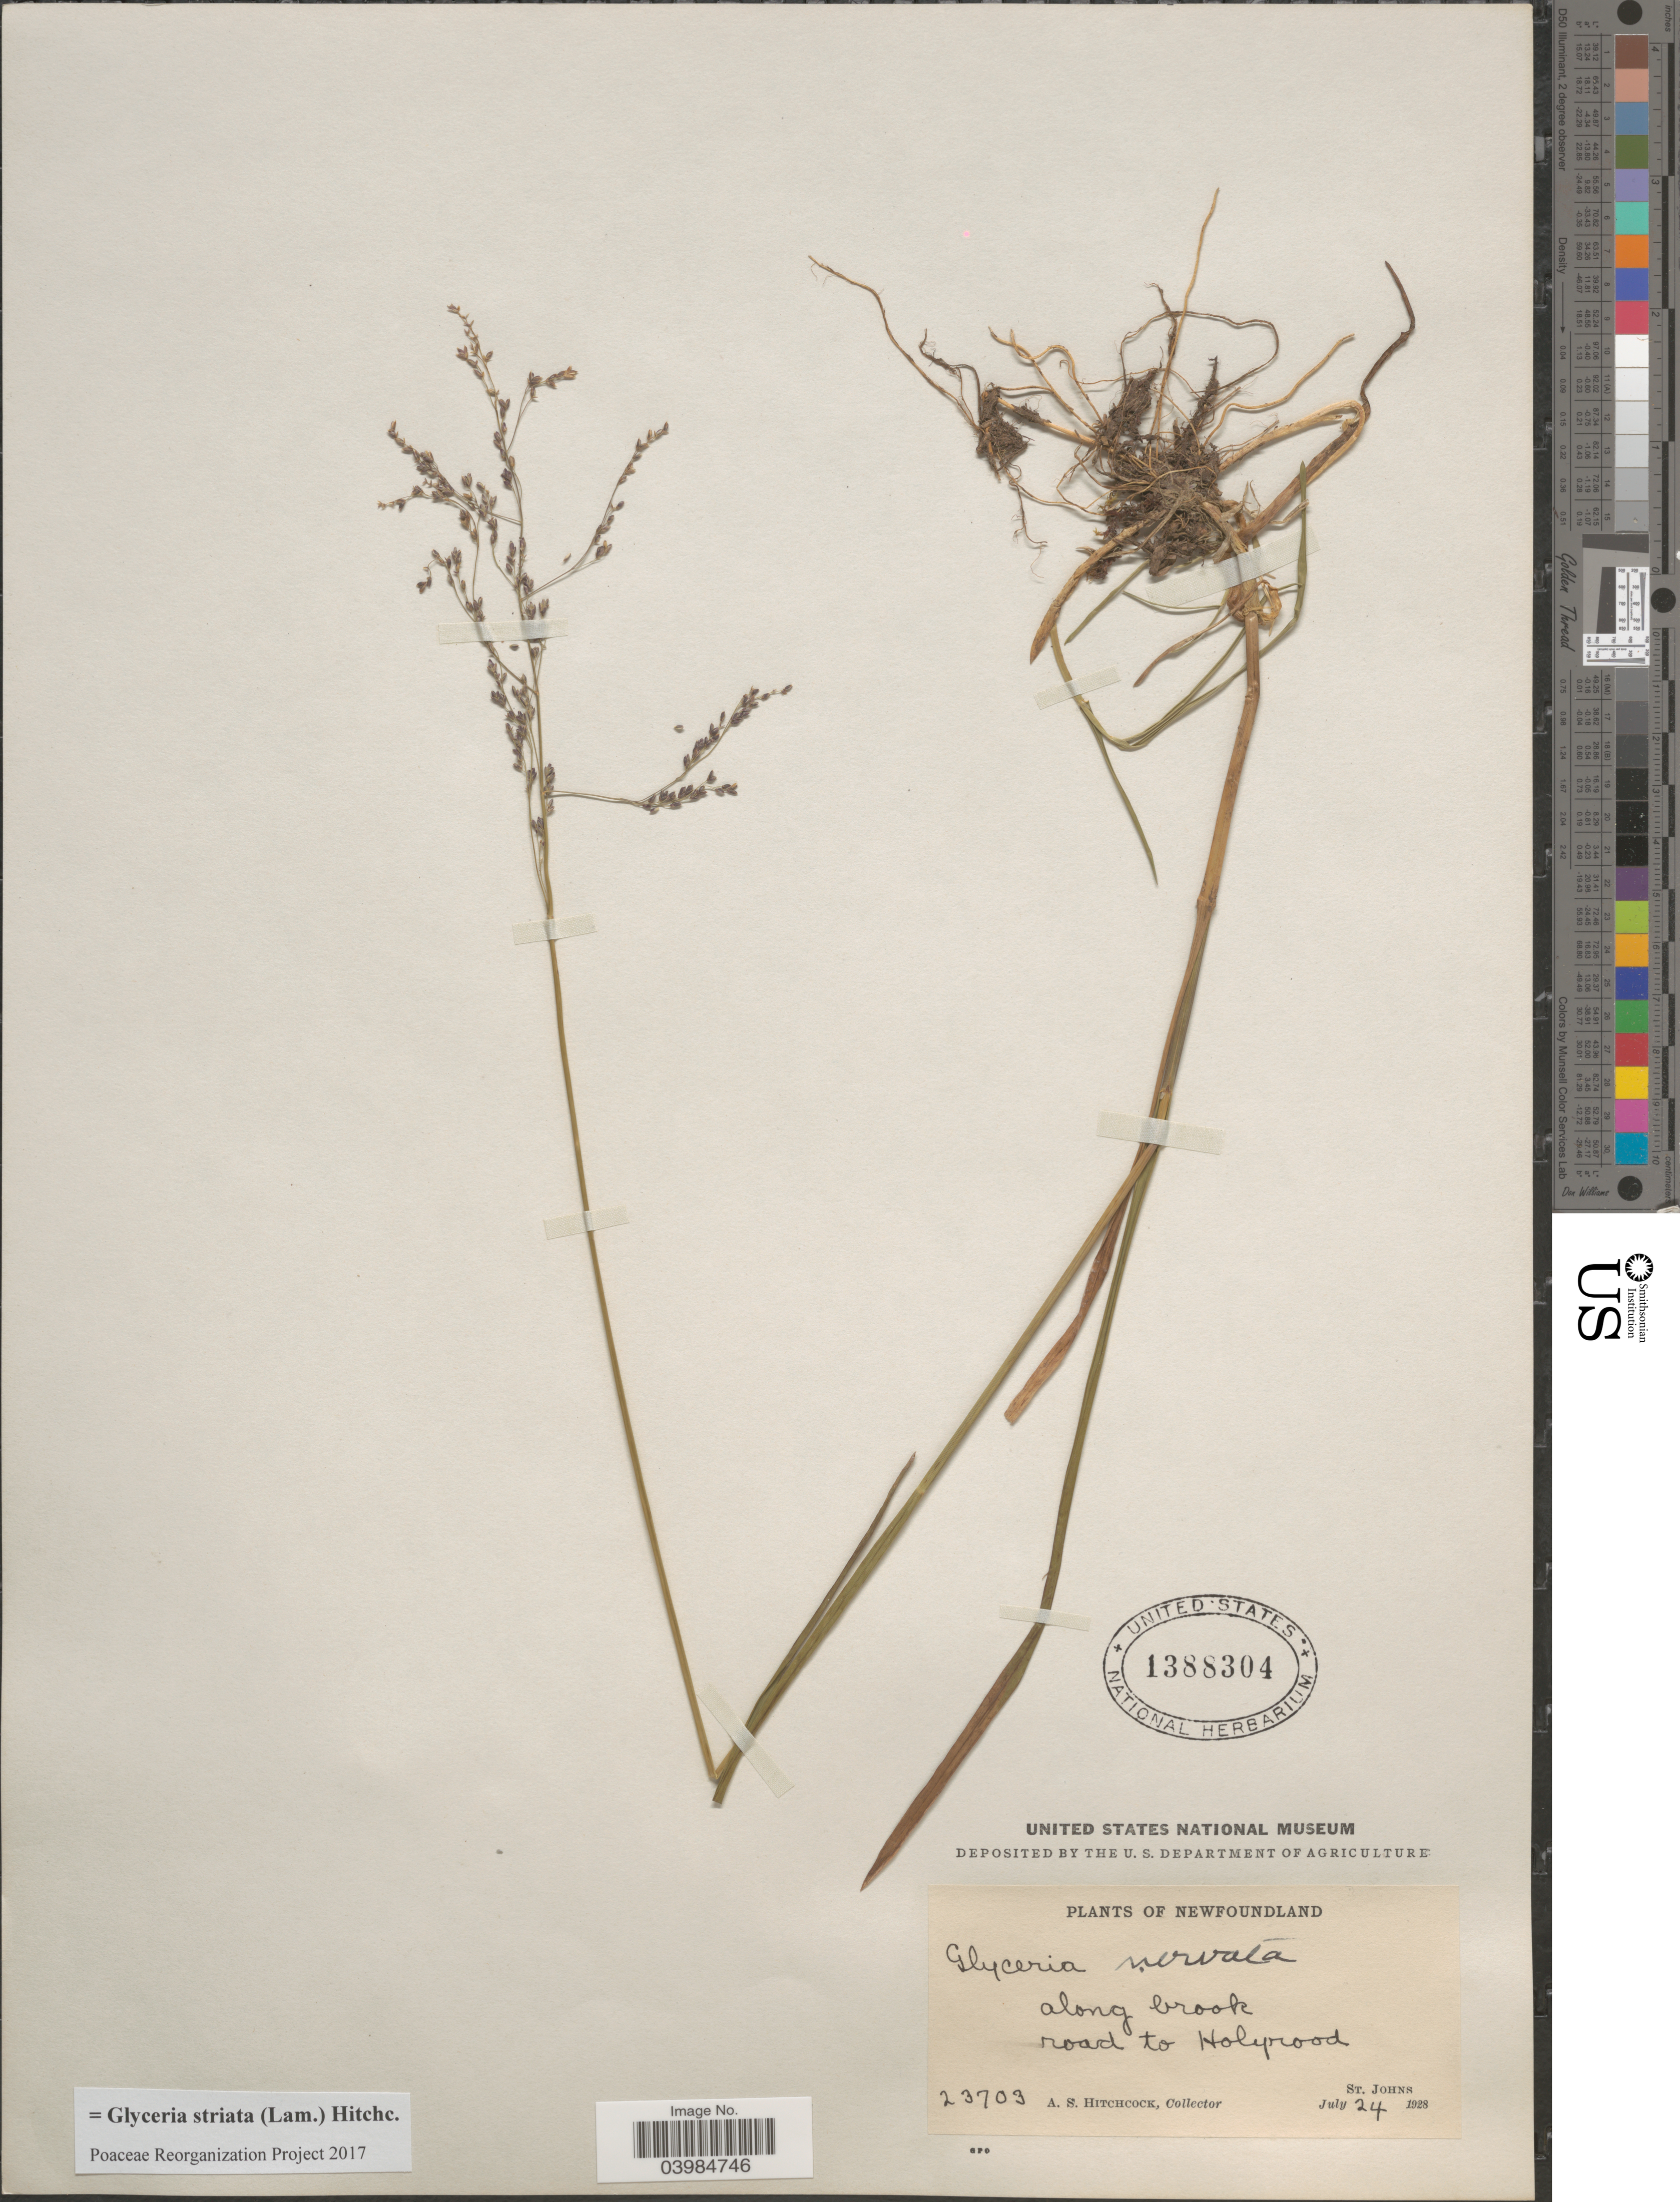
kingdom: Plantae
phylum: Tracheophyta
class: Liliopsida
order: Poales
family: Poaceae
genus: Glyceria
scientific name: Glyceria striata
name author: (Lam.) Hitchc.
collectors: A. S. Hitchcock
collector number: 23703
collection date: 1928-07-24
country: Canada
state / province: Newfoundland and Labrador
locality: Along brook road to Holyrood. St. Johns.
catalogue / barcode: US 1388304